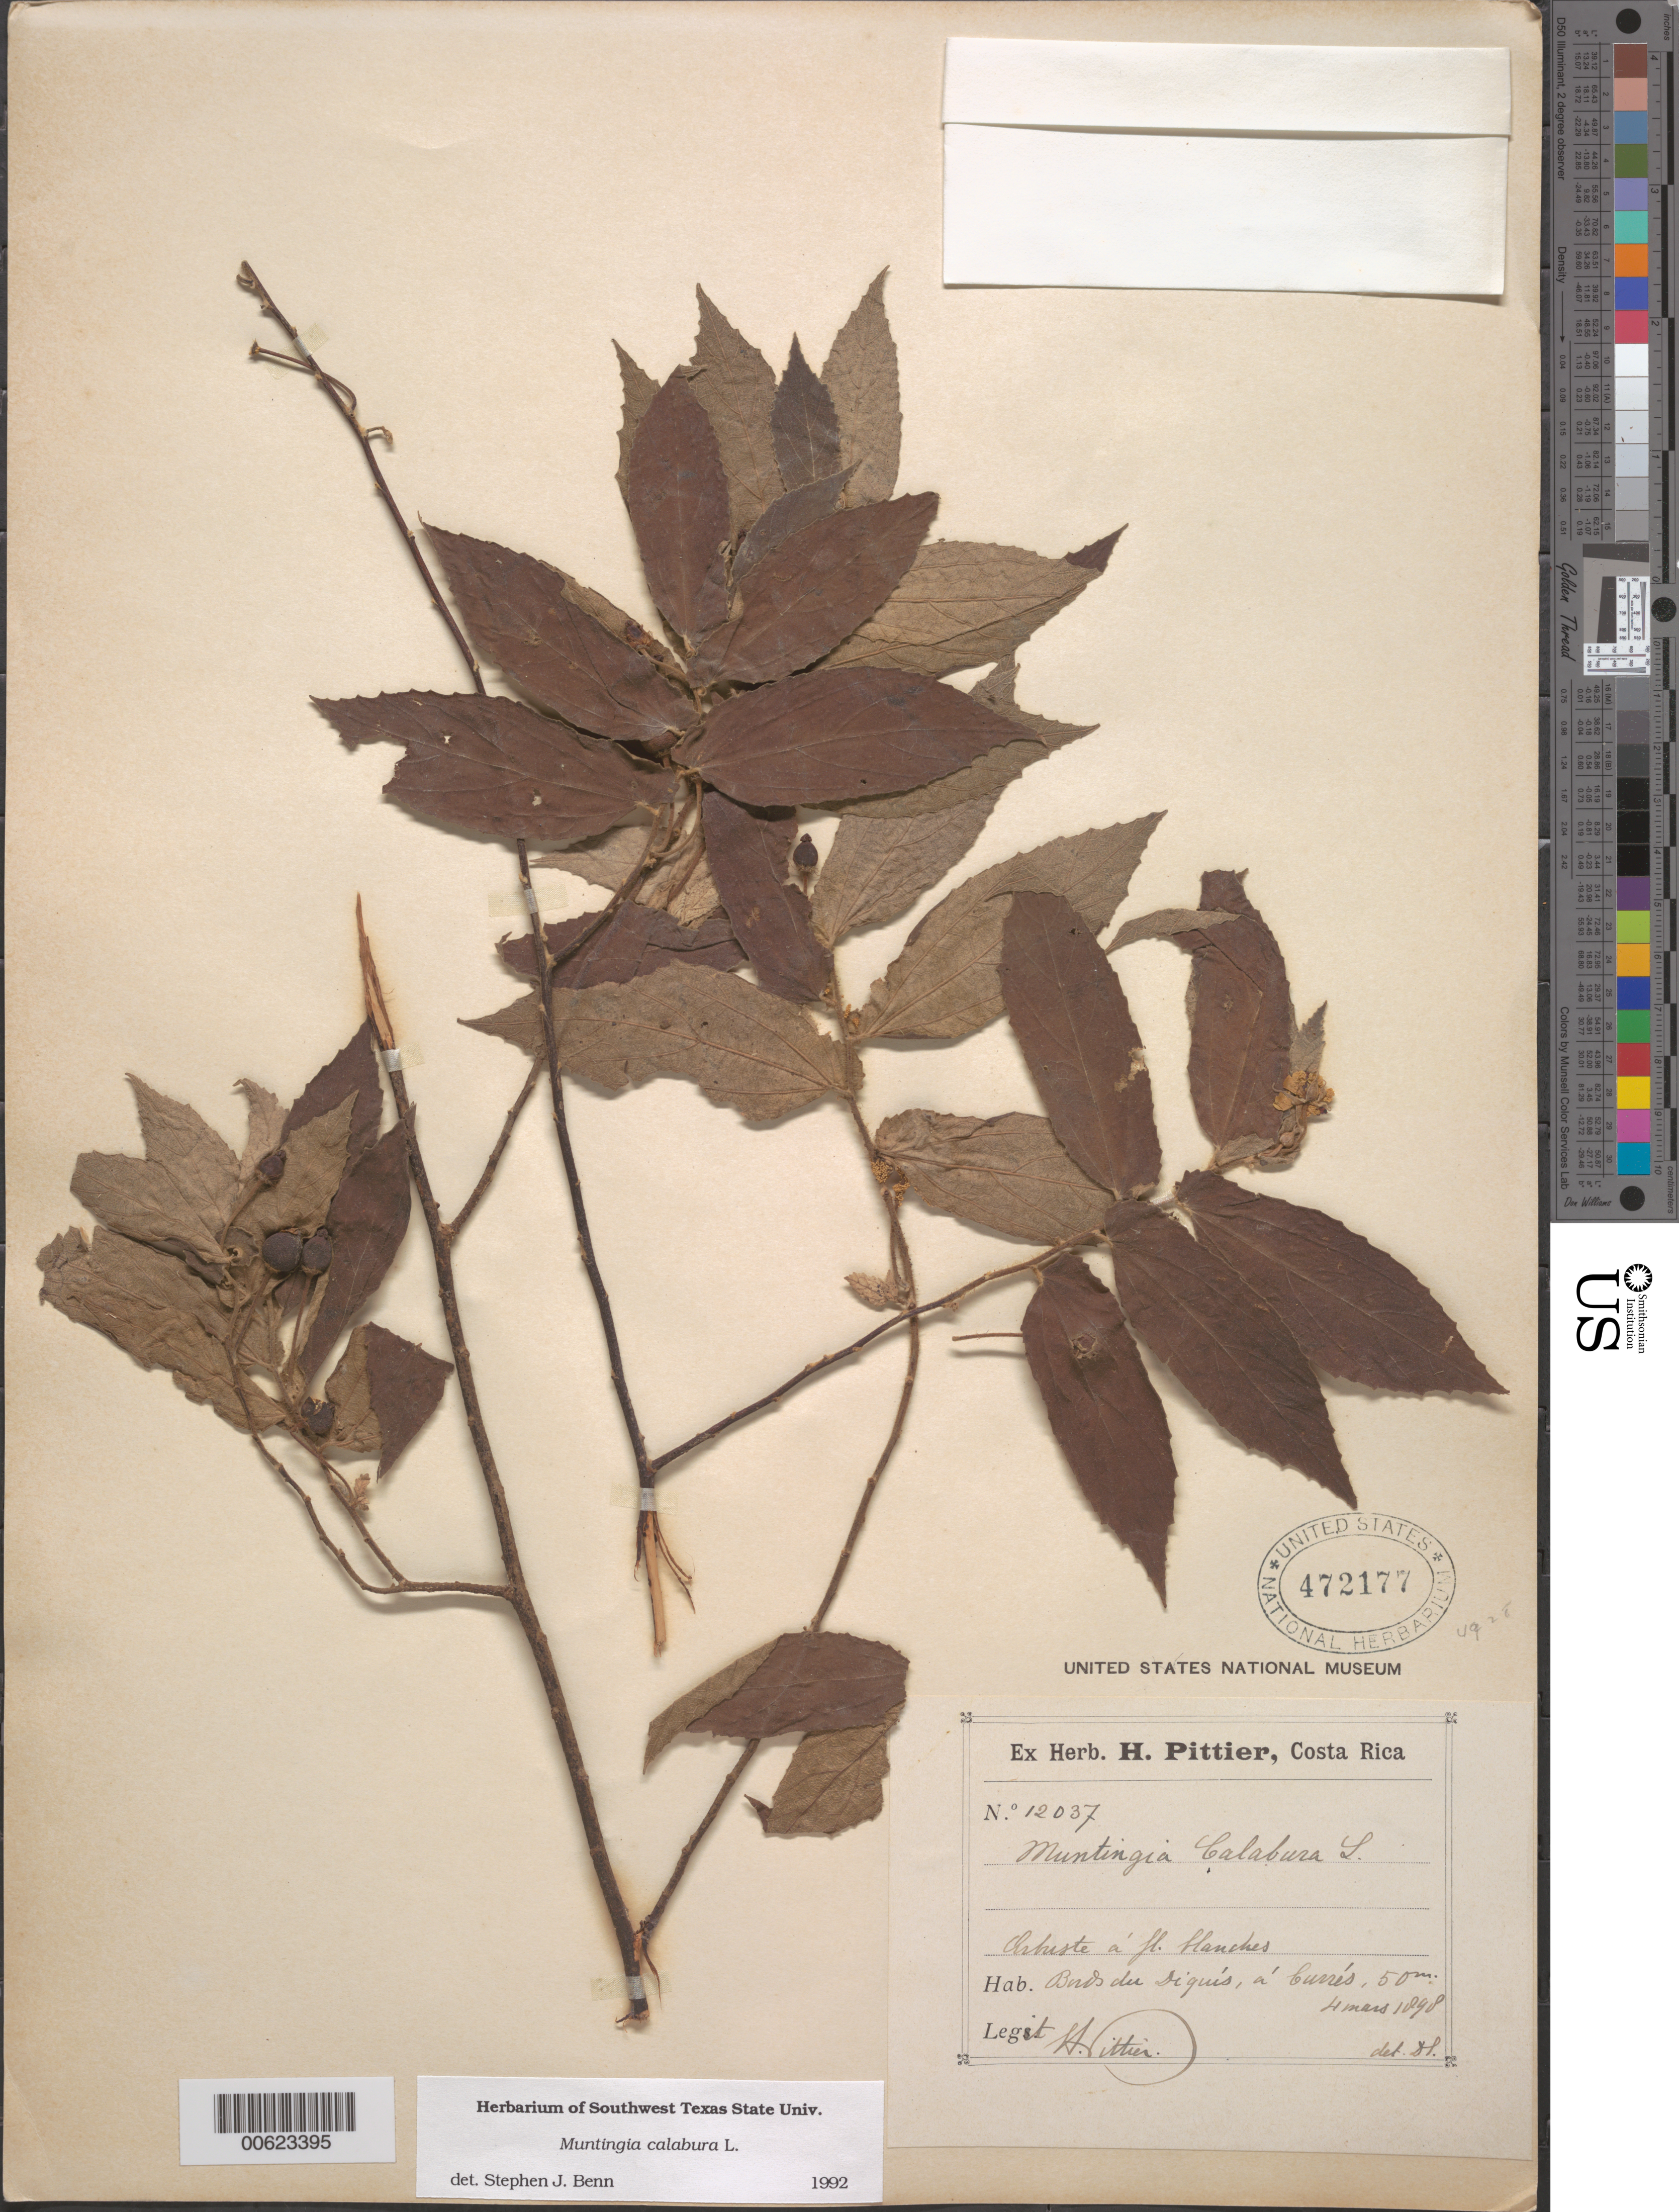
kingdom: Plantae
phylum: Tracheophyta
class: Magnoliopsida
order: Malvales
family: Muntingiaceae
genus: Muntingia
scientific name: Muntingia calabura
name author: L.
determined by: Benn, S. J.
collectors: H. F. Pittier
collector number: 12037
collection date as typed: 04 Mar 1898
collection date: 1898-03-04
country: Costa Rica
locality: Bords du Diquís, á Currés [sic]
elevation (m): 50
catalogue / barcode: US 472177